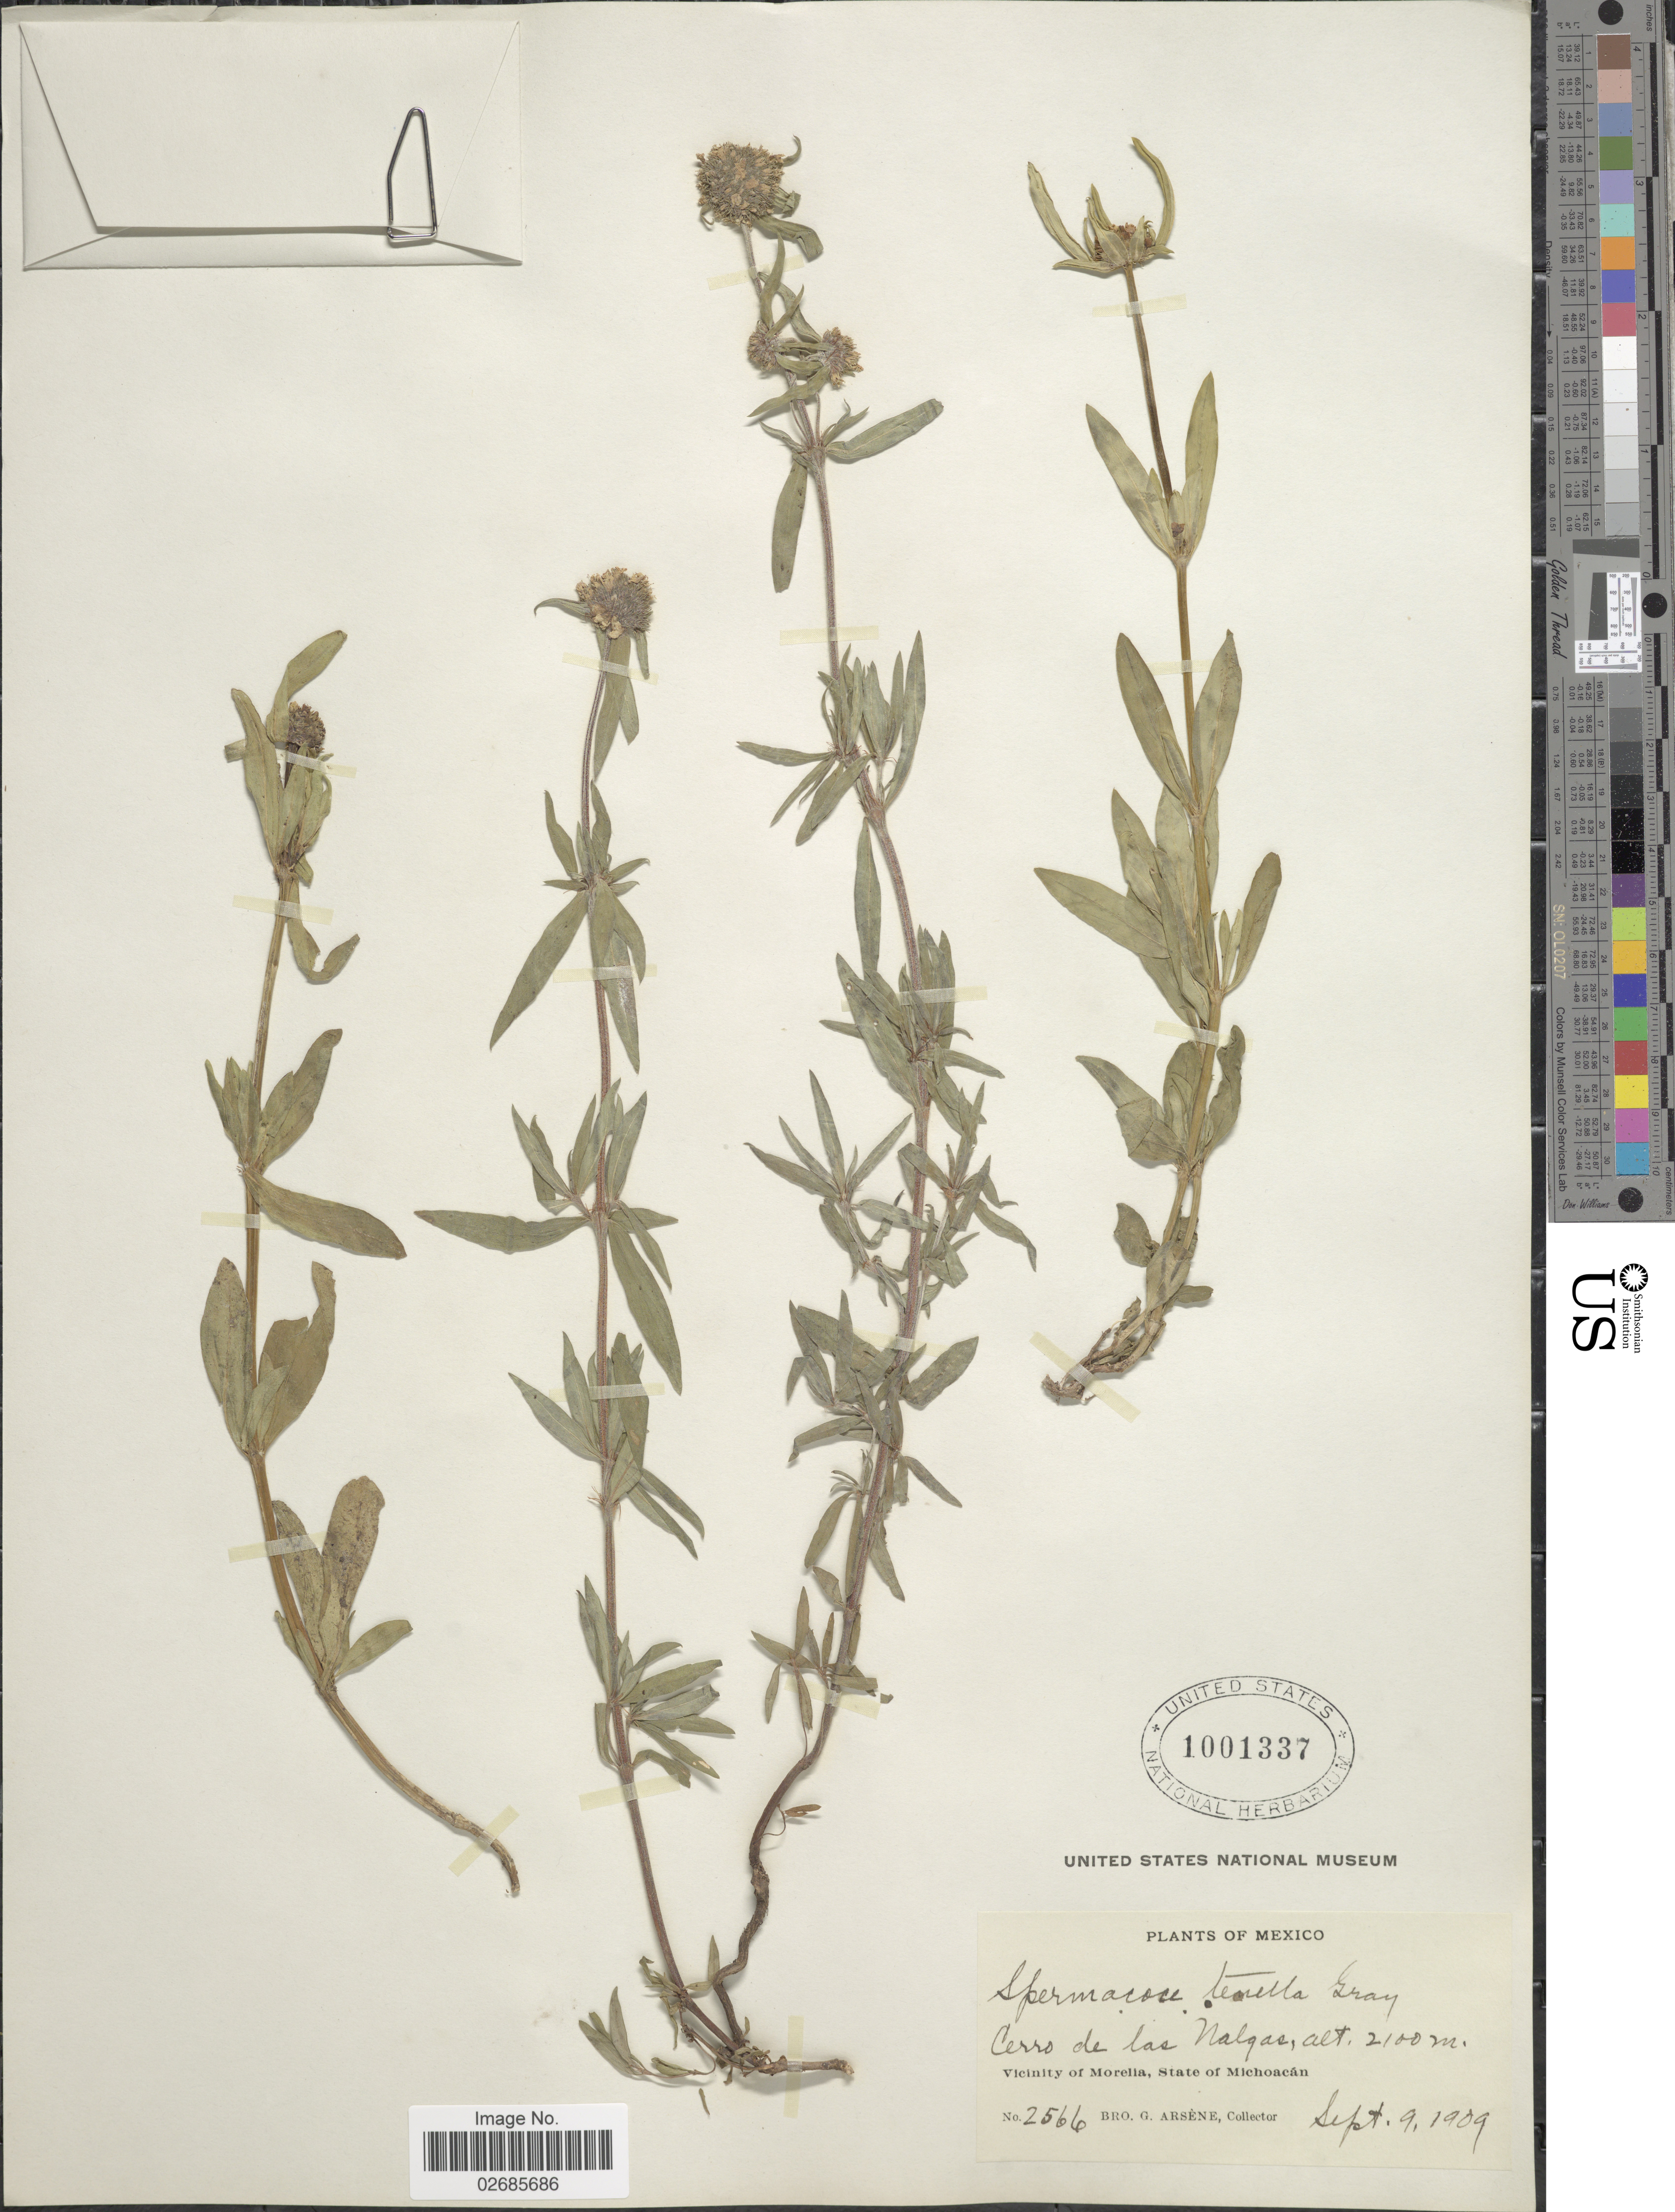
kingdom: Plantae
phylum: Tracheophyta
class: Magnoliopsida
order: Gentianales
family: Rubiaceae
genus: Borreria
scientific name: Borreria suaveolens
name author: G. Mey.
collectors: Bro. G. Arsène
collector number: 2566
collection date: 1909-09-09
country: Mexico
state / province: Michoacán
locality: Cerro de las Nalqas, Vicinity of Morelia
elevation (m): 2100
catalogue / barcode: US 1001337